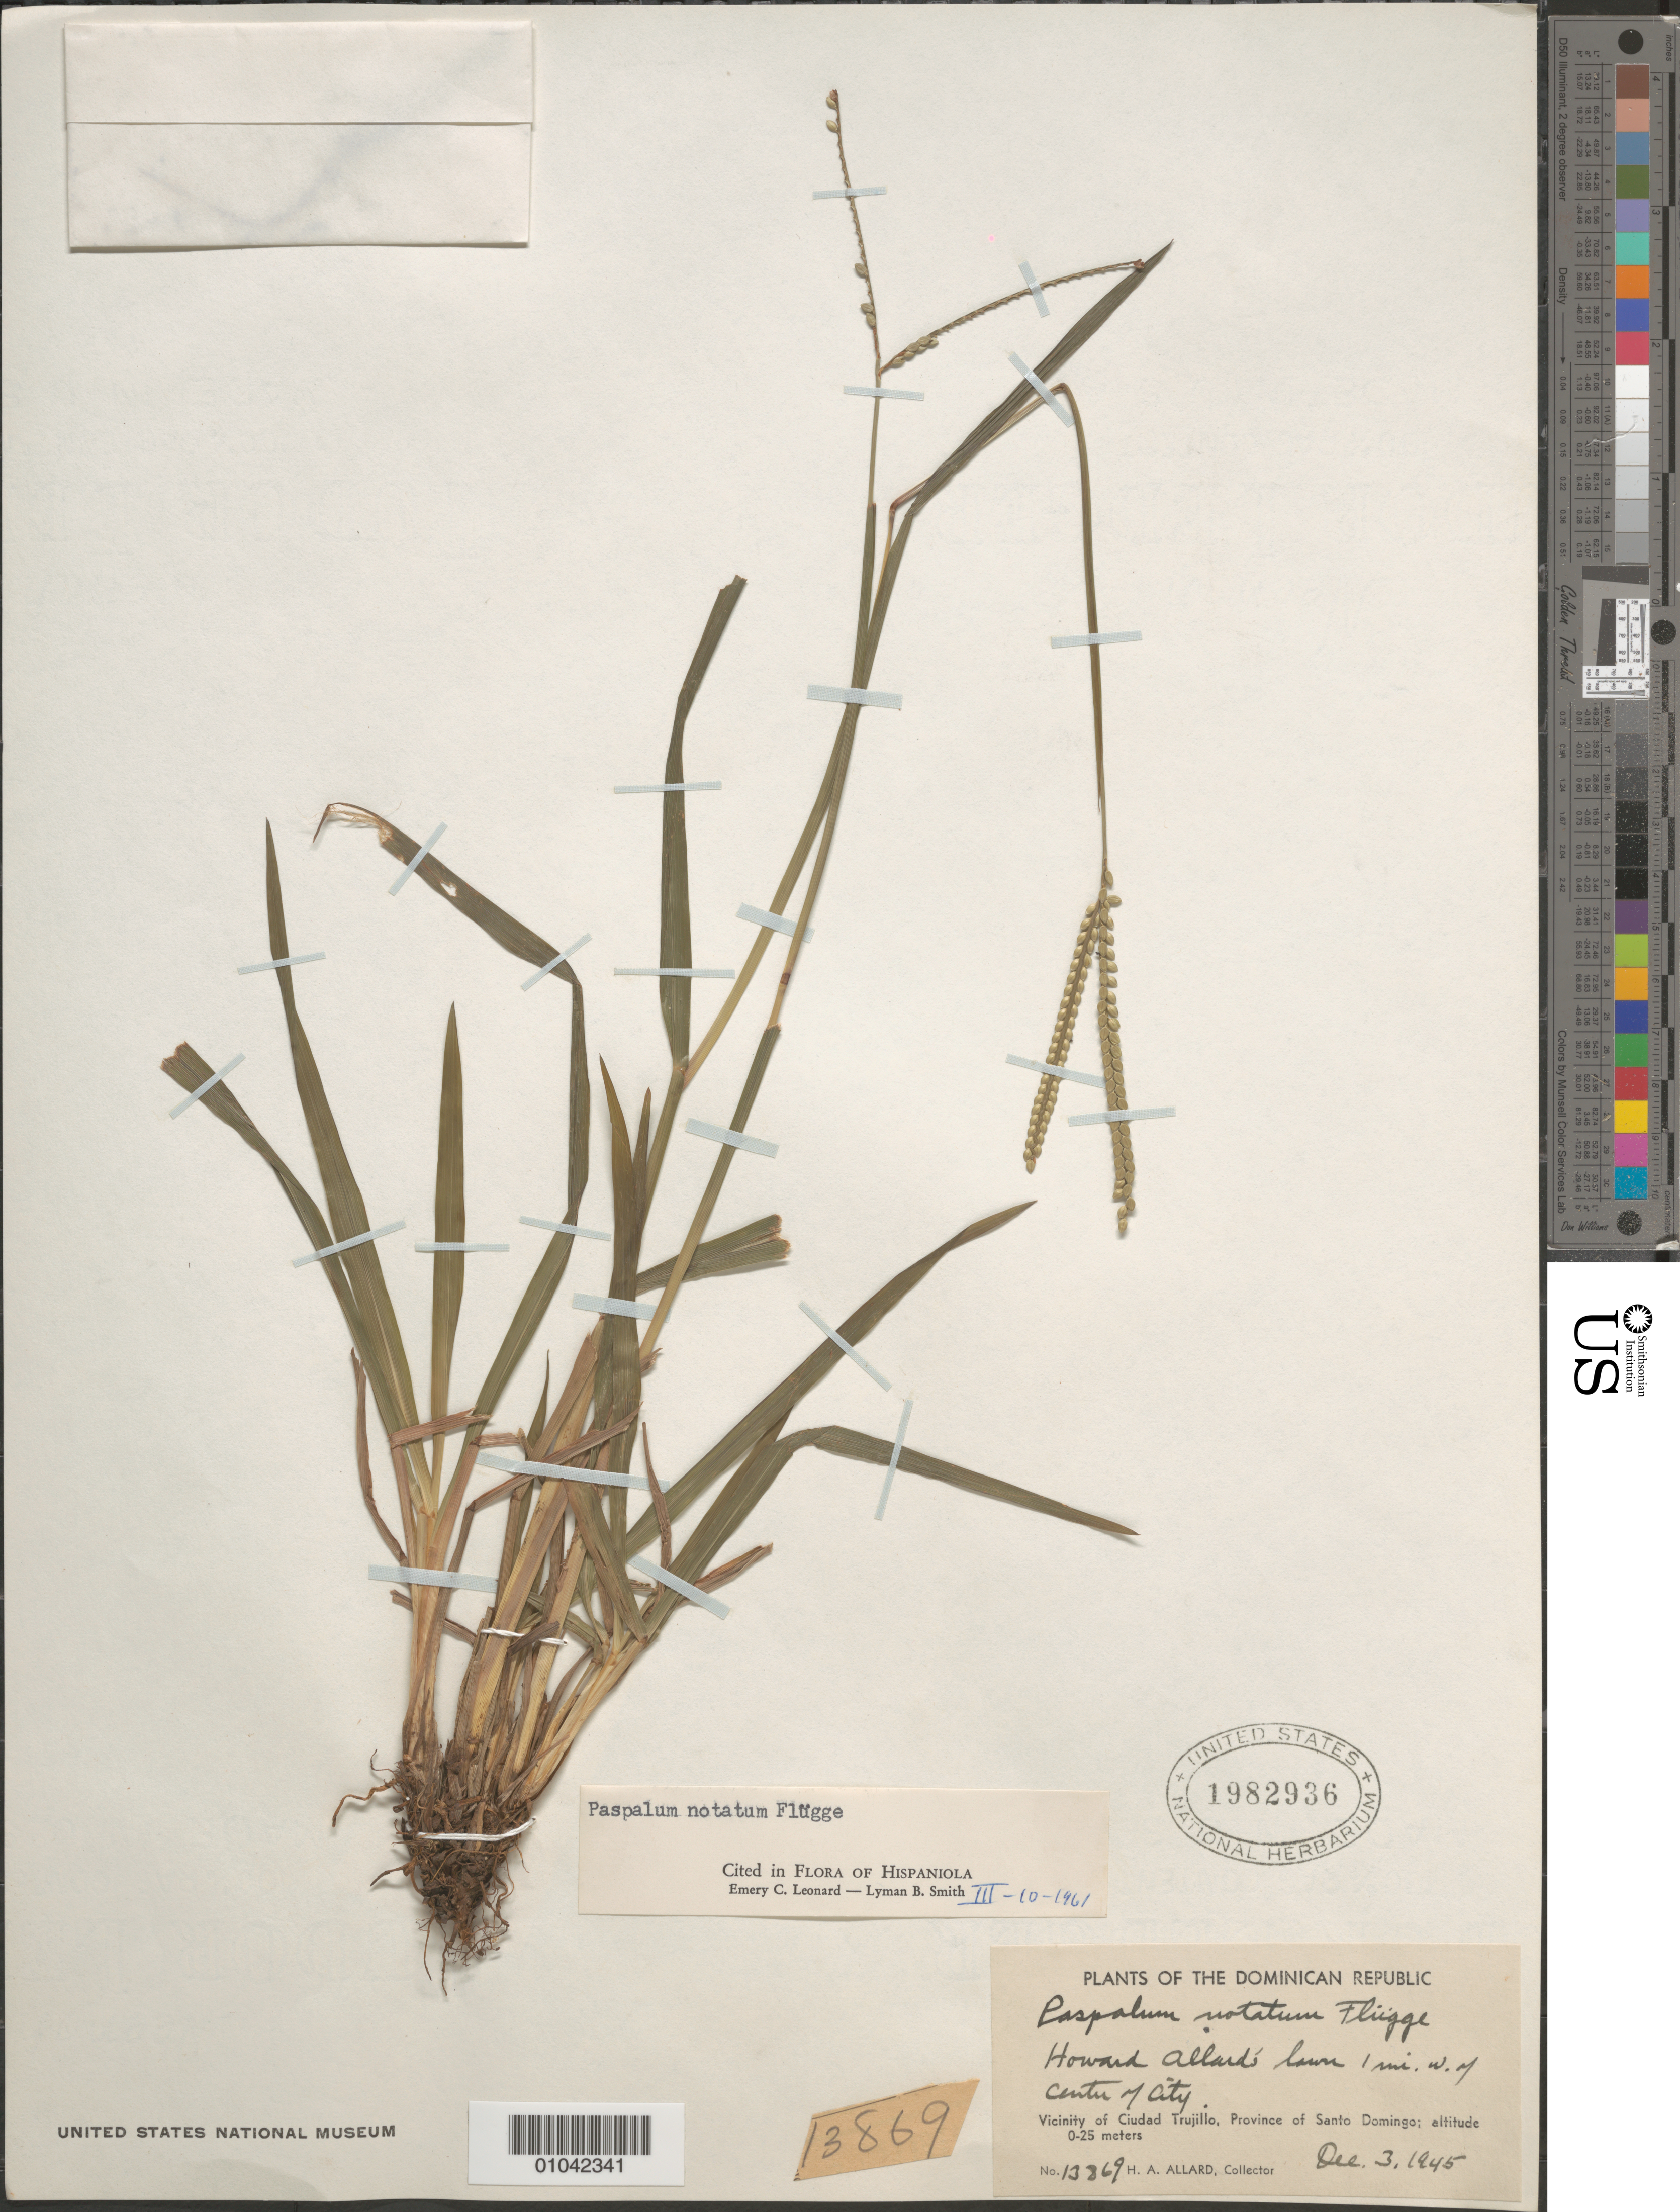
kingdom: Plantae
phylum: Tracheophyta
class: Liliopsida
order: Poales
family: Poaceae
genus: Paspalum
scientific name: Paspalum notatum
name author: Flüggé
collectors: H. A. Allard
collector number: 13869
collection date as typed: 03 Dec 1945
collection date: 1945-12-03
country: Dominican Republic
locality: Vicinity of Ciudad Trujillo, Province of Santo Domingo, Howard Allard's lawn 1 mile W of center of city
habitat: on lawn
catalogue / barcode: US 1982936